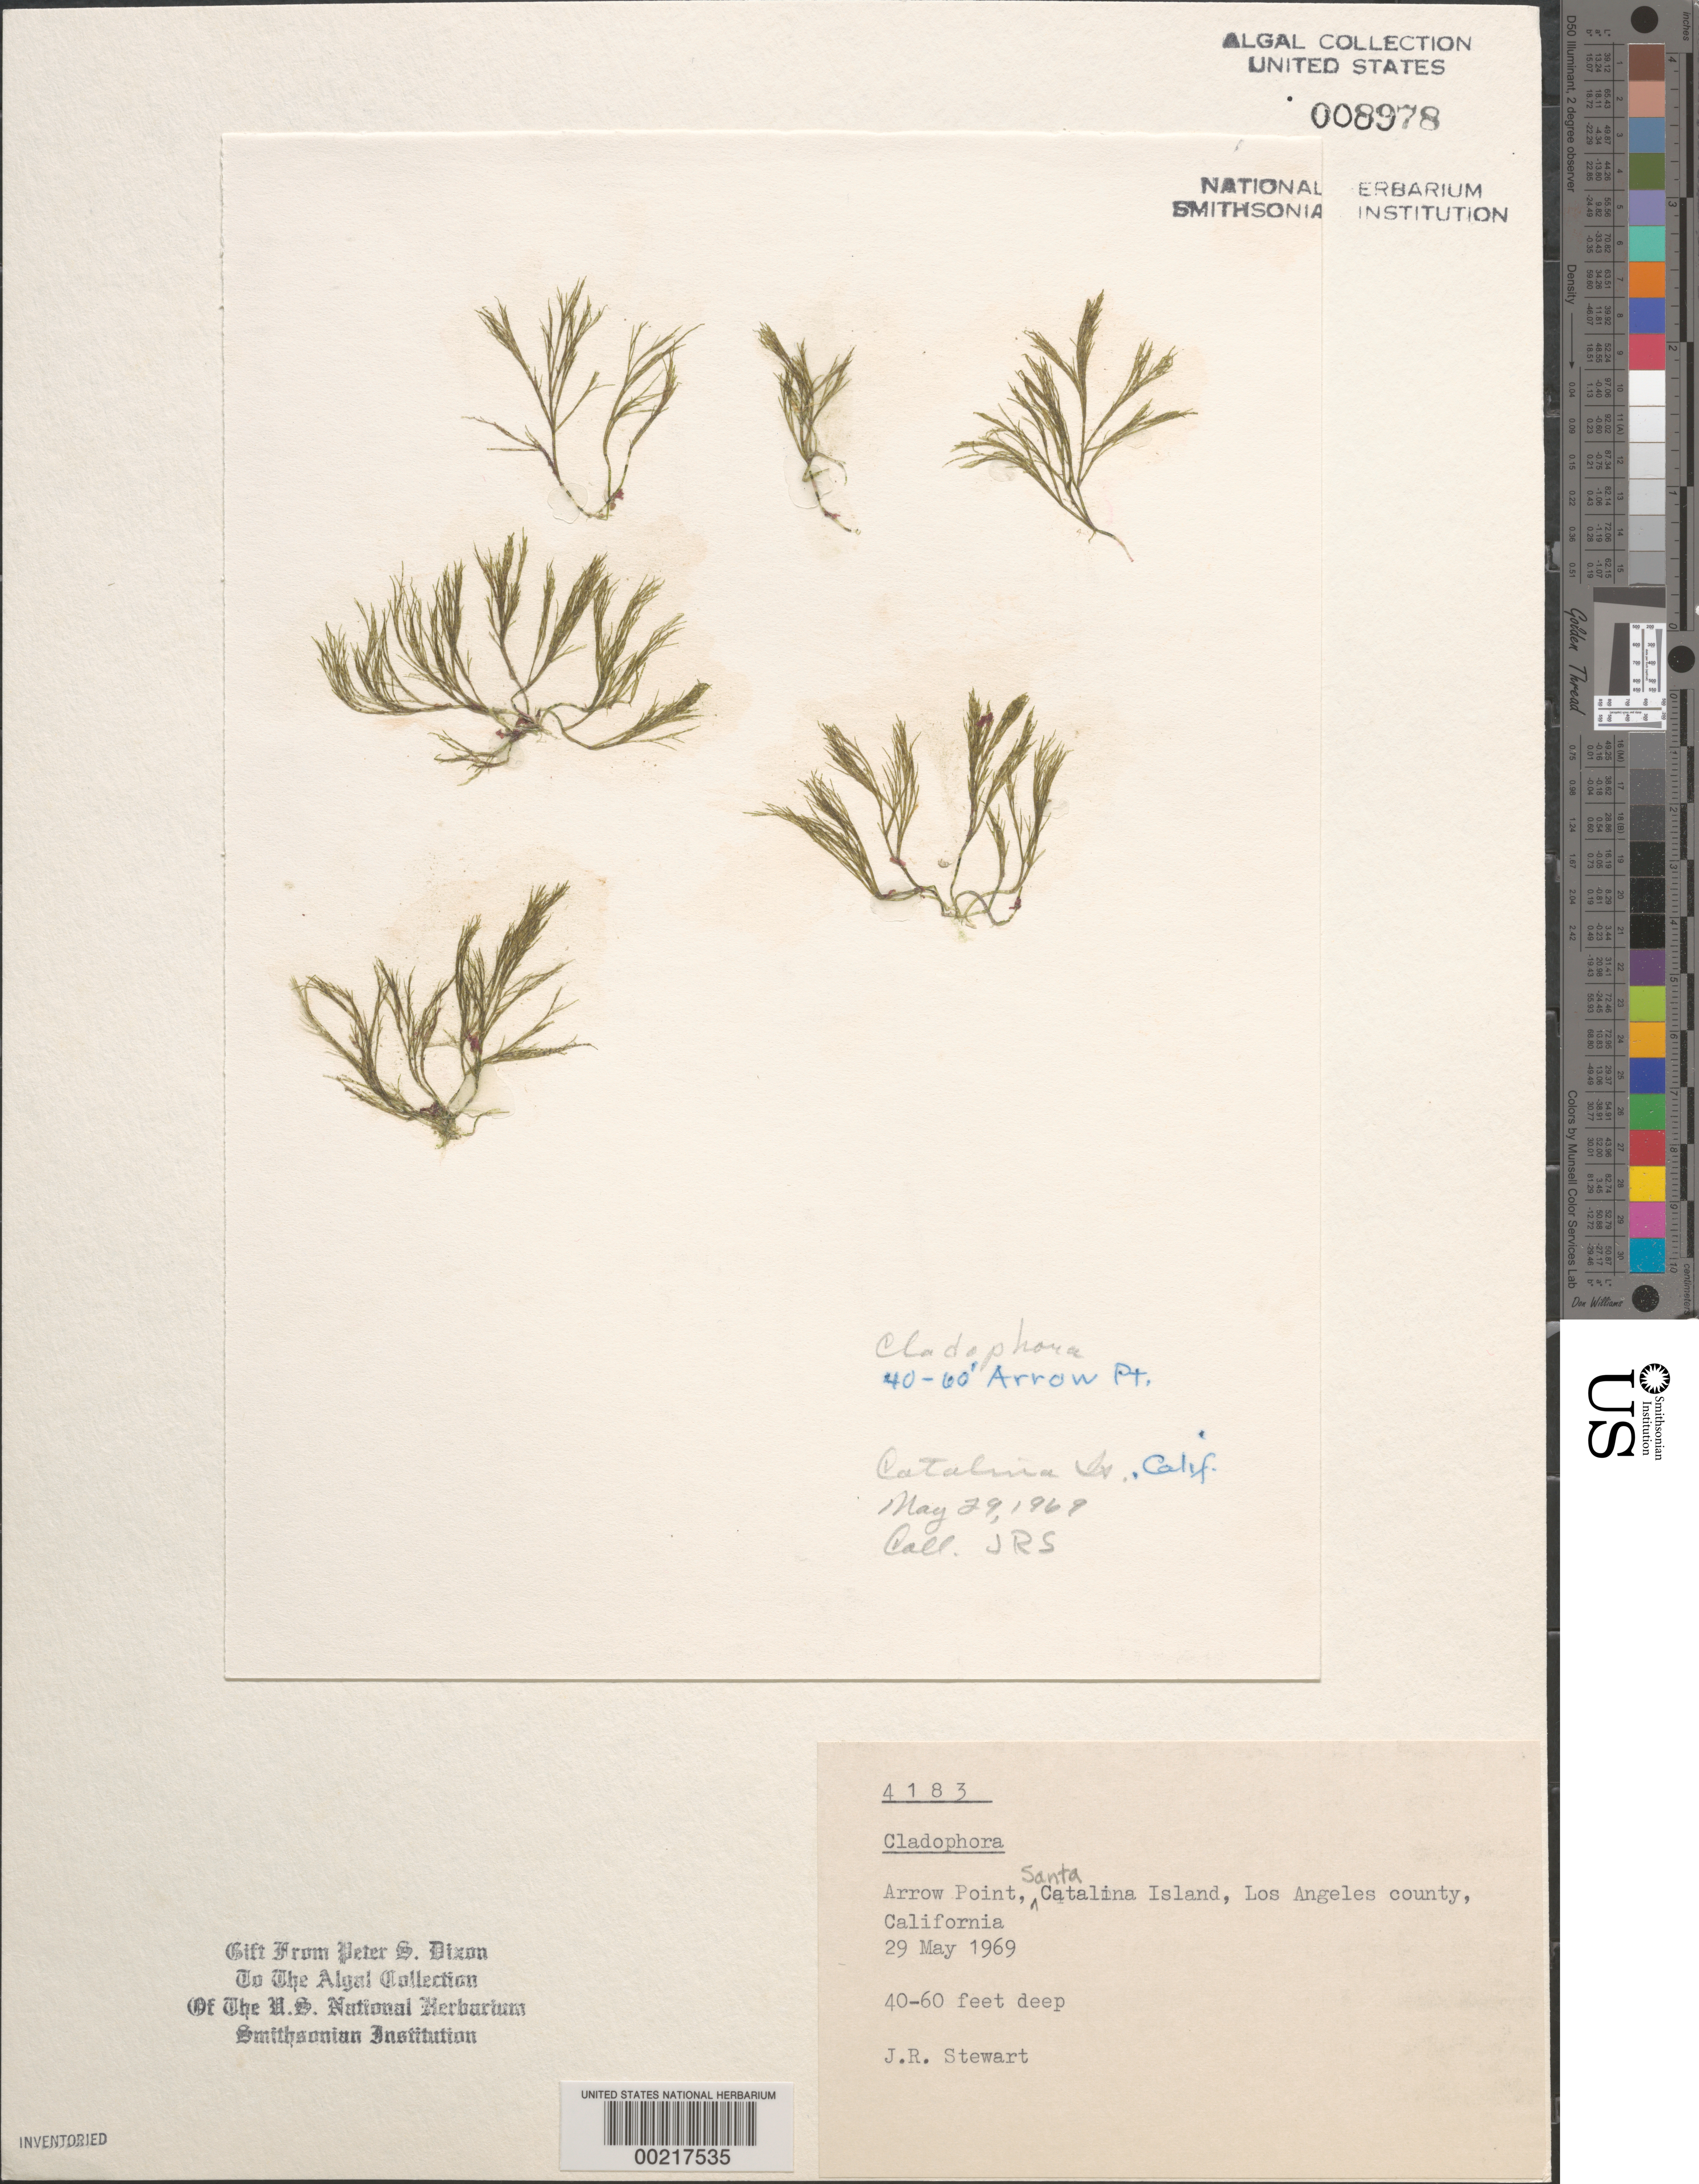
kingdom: Plantae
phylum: Chlorophyta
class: Ulvophyceae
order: Cladophorales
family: Cladophoraceae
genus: Cladophora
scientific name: Cladophora sp.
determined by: Dixon, P. S.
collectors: J. Stewart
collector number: PSD 4183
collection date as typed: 29 May 1969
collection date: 1969-05-29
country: United States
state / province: California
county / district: Los Angeles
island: Santa Catalina Island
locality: Arrow Point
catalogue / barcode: US 8978